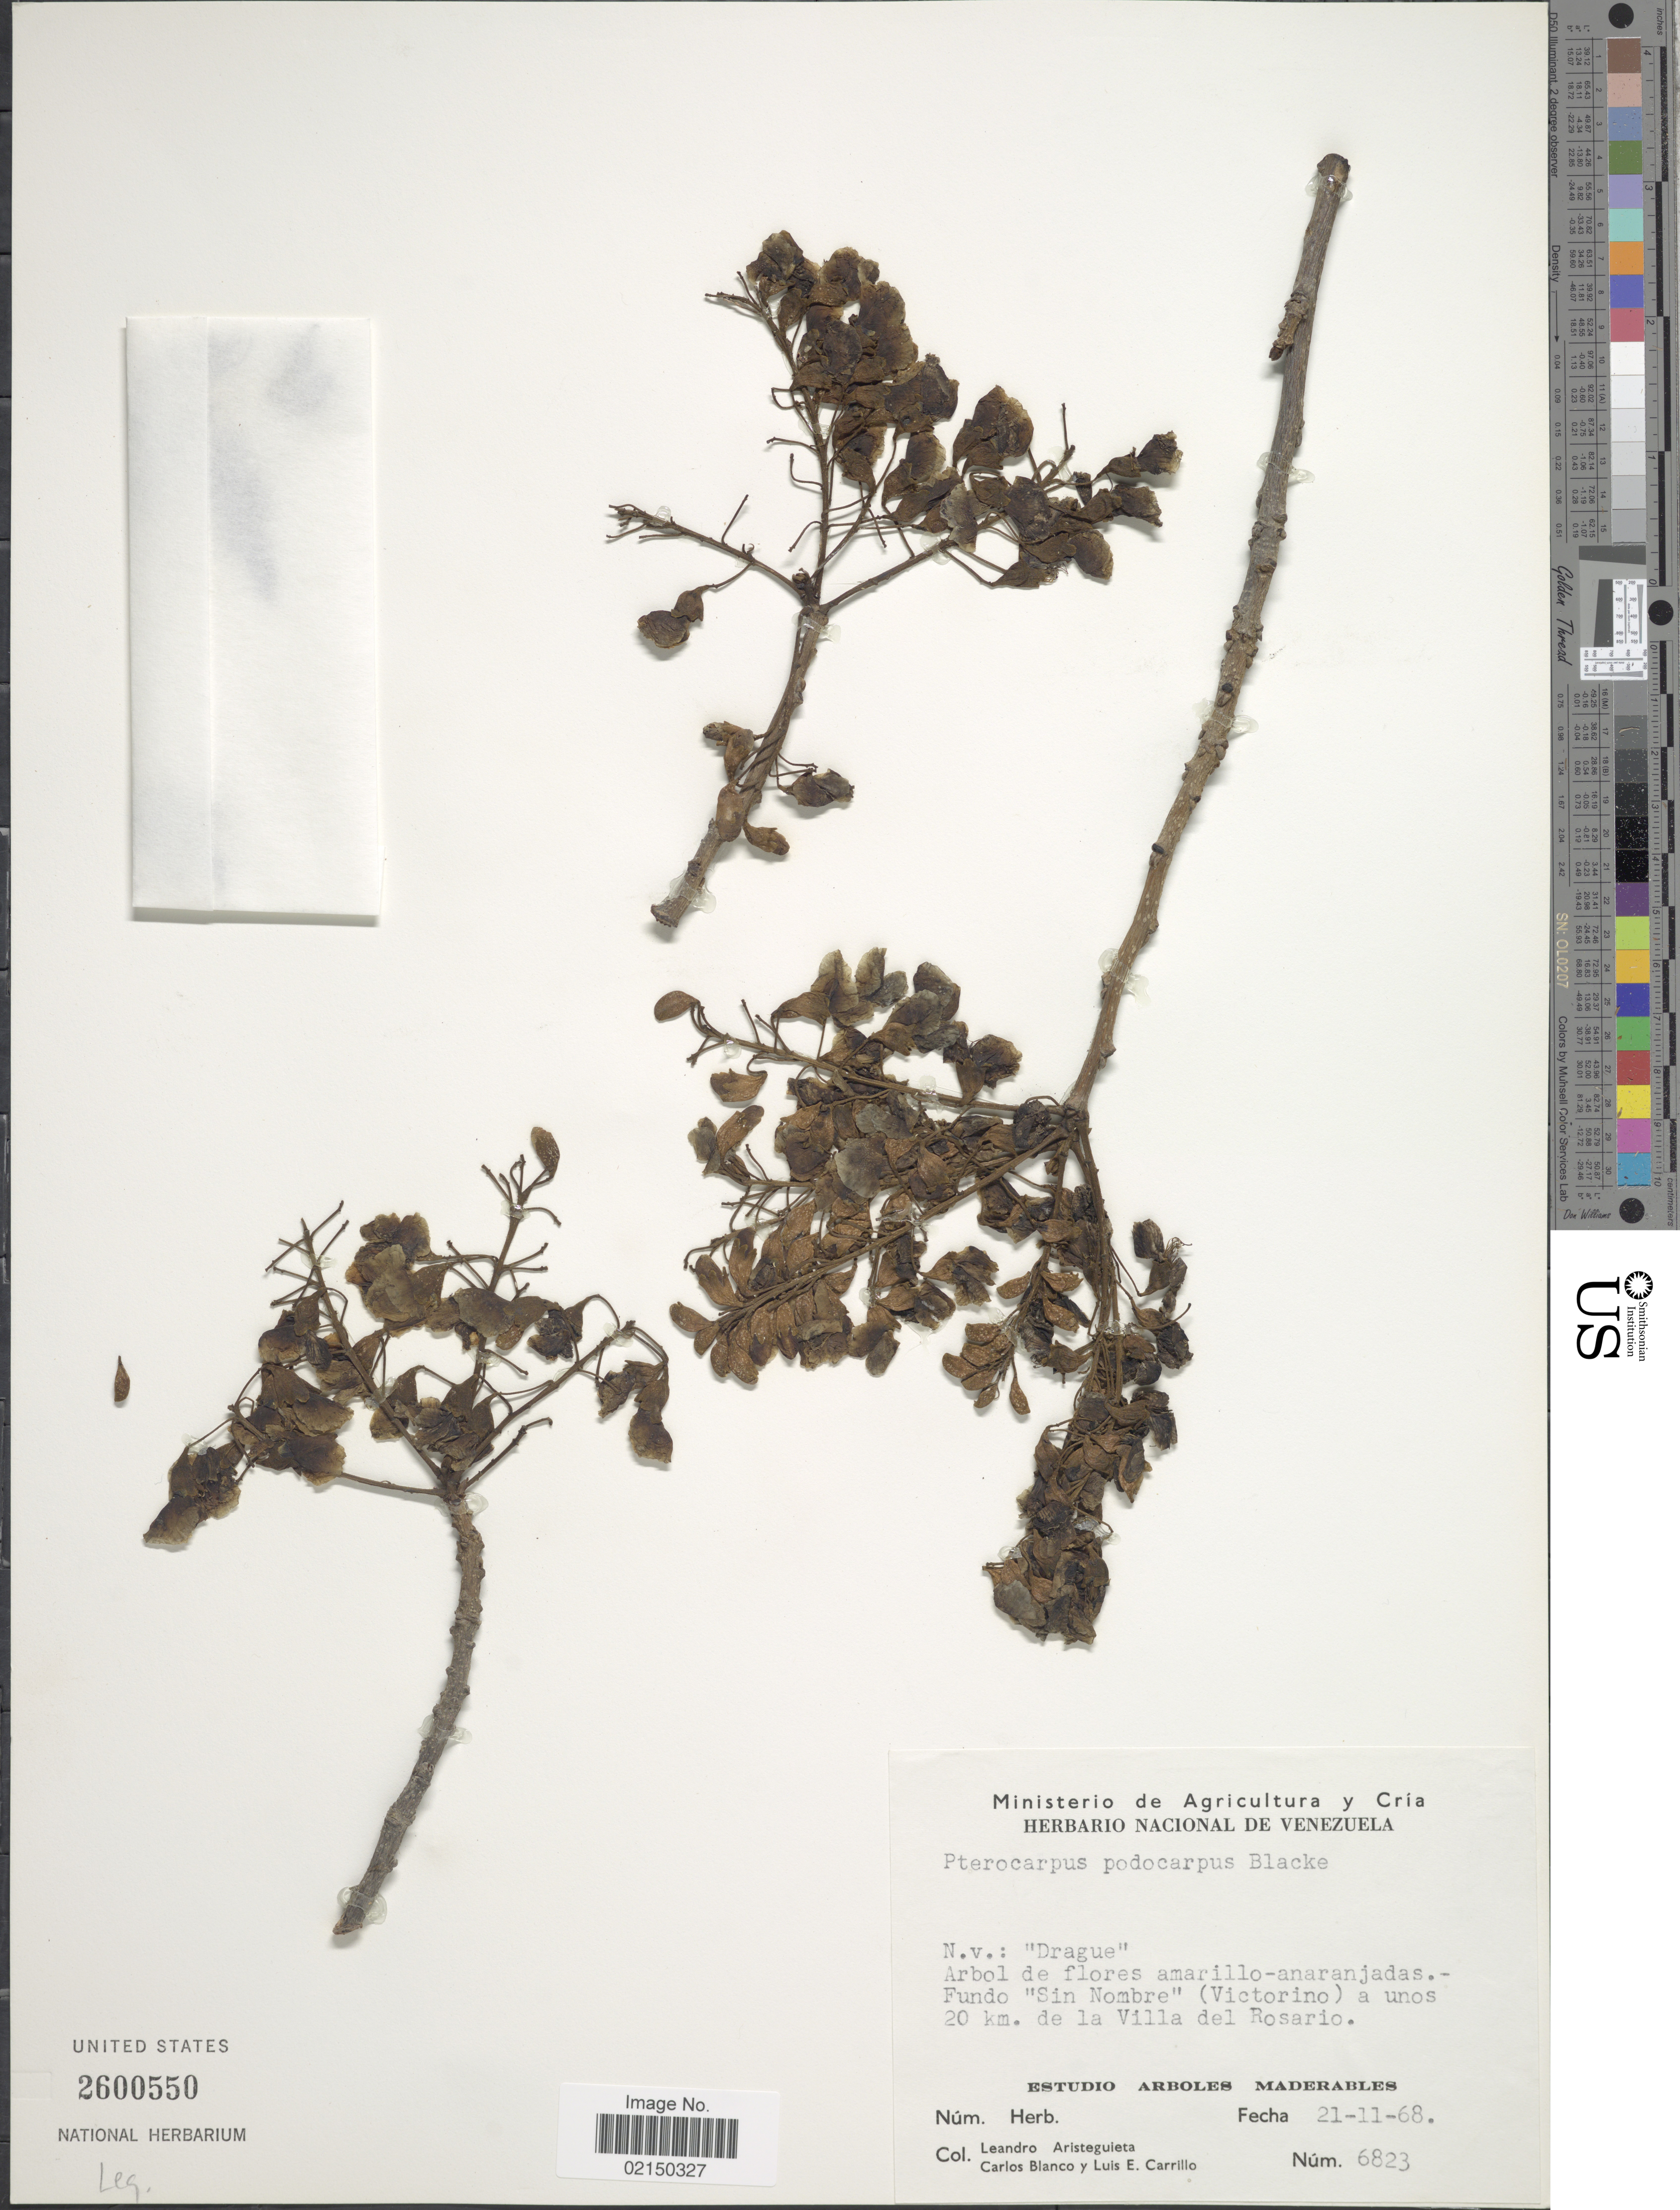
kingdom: Plantae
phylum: Tracheophyta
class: Magnoliopsida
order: Fabales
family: Fabaceae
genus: Pterocarpus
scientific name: Pterocarpus acapulcensis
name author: Rose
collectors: L. Aristeguieta, C. Blanco & L. Carrillo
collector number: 6823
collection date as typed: Transcribed d/m/y: 21/11/68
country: Venezuela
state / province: Zulia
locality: Fundo "Sin Nombre" (Victorino) a unos 20 km. de la Villa del Rosario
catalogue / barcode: US 2600550